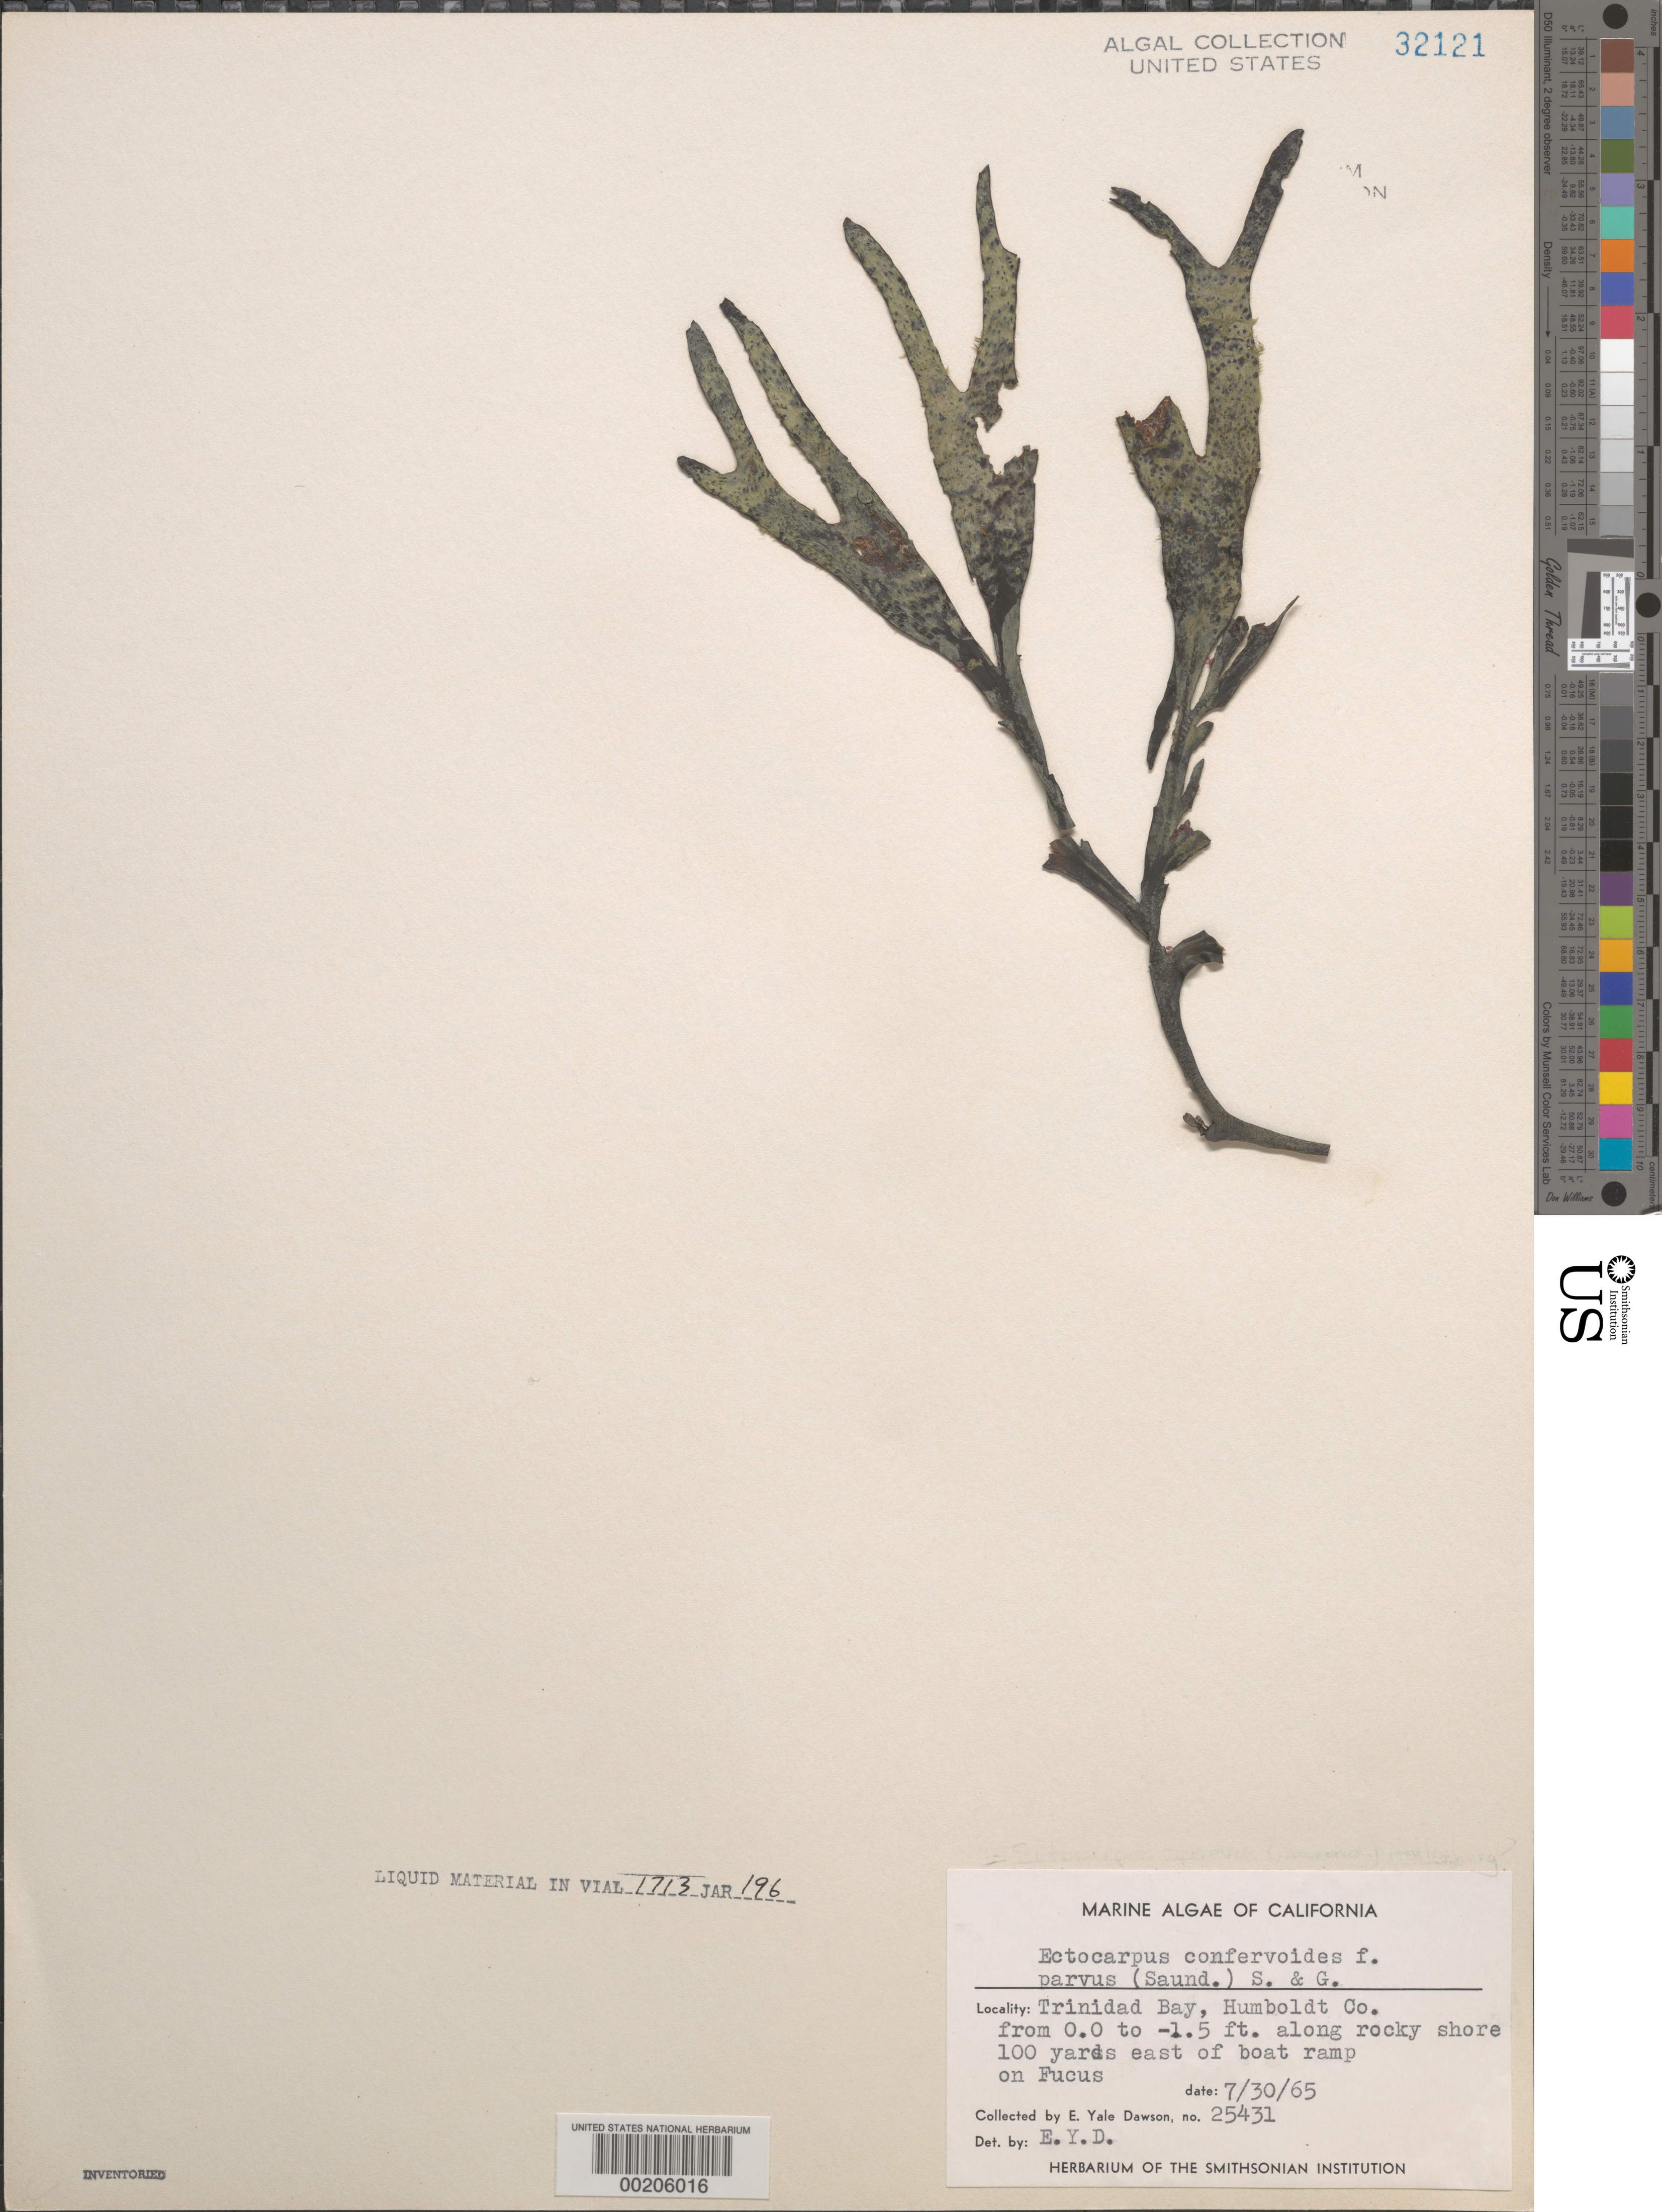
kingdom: Chromista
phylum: Ochrophyta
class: Phaeophyceae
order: Ectocarpales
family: Ectocarpaceae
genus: Ectocarpus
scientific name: Ectocarpus siliculosus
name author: (Dillwyn) Lyngbye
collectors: E. Y. Dawson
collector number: EYD 25431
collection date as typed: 30 Jul 1965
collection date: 1965-07-30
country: United States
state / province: California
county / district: Humboldt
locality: Trinidad Bay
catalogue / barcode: US 32121